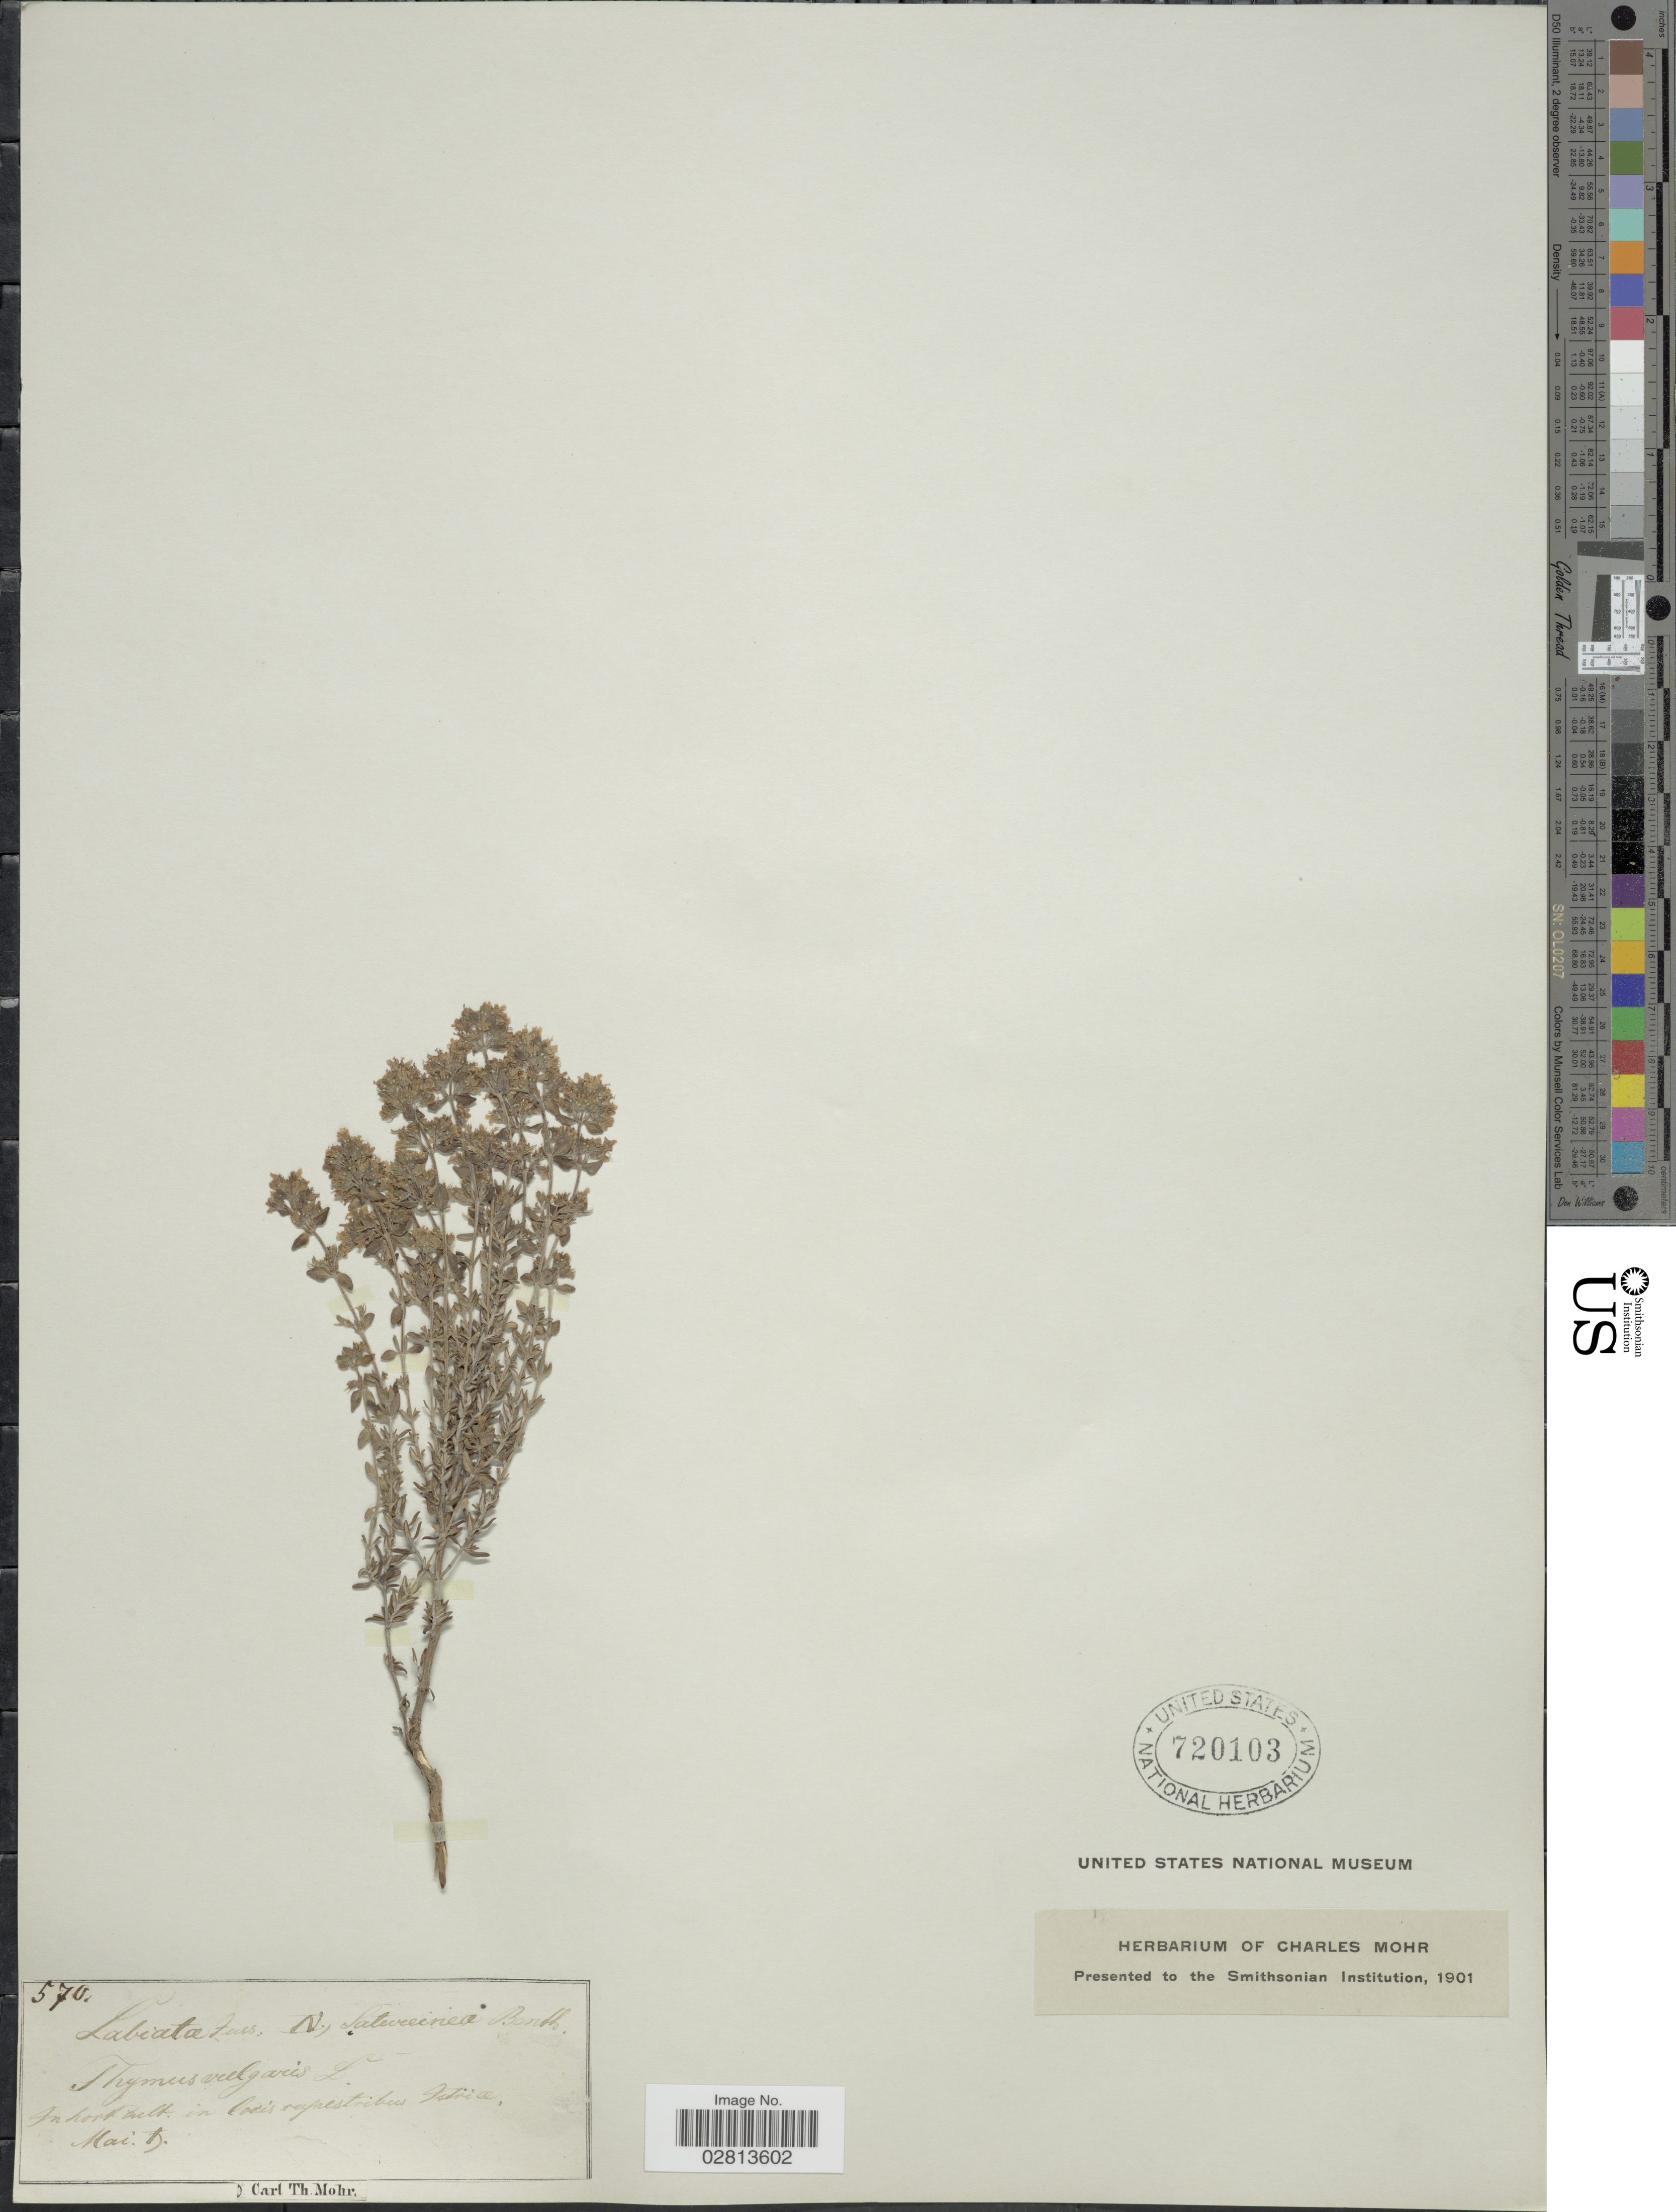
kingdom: Plantae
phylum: Tracheophyta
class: Magnoliopsida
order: Lamiales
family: Lamiaceae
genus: Thymus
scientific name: Thymus vulgaris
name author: L.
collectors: C. T. Mohr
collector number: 570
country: Croatia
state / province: Istria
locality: In hort cult. in Coeis rupestribus Istria.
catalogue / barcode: US 720103